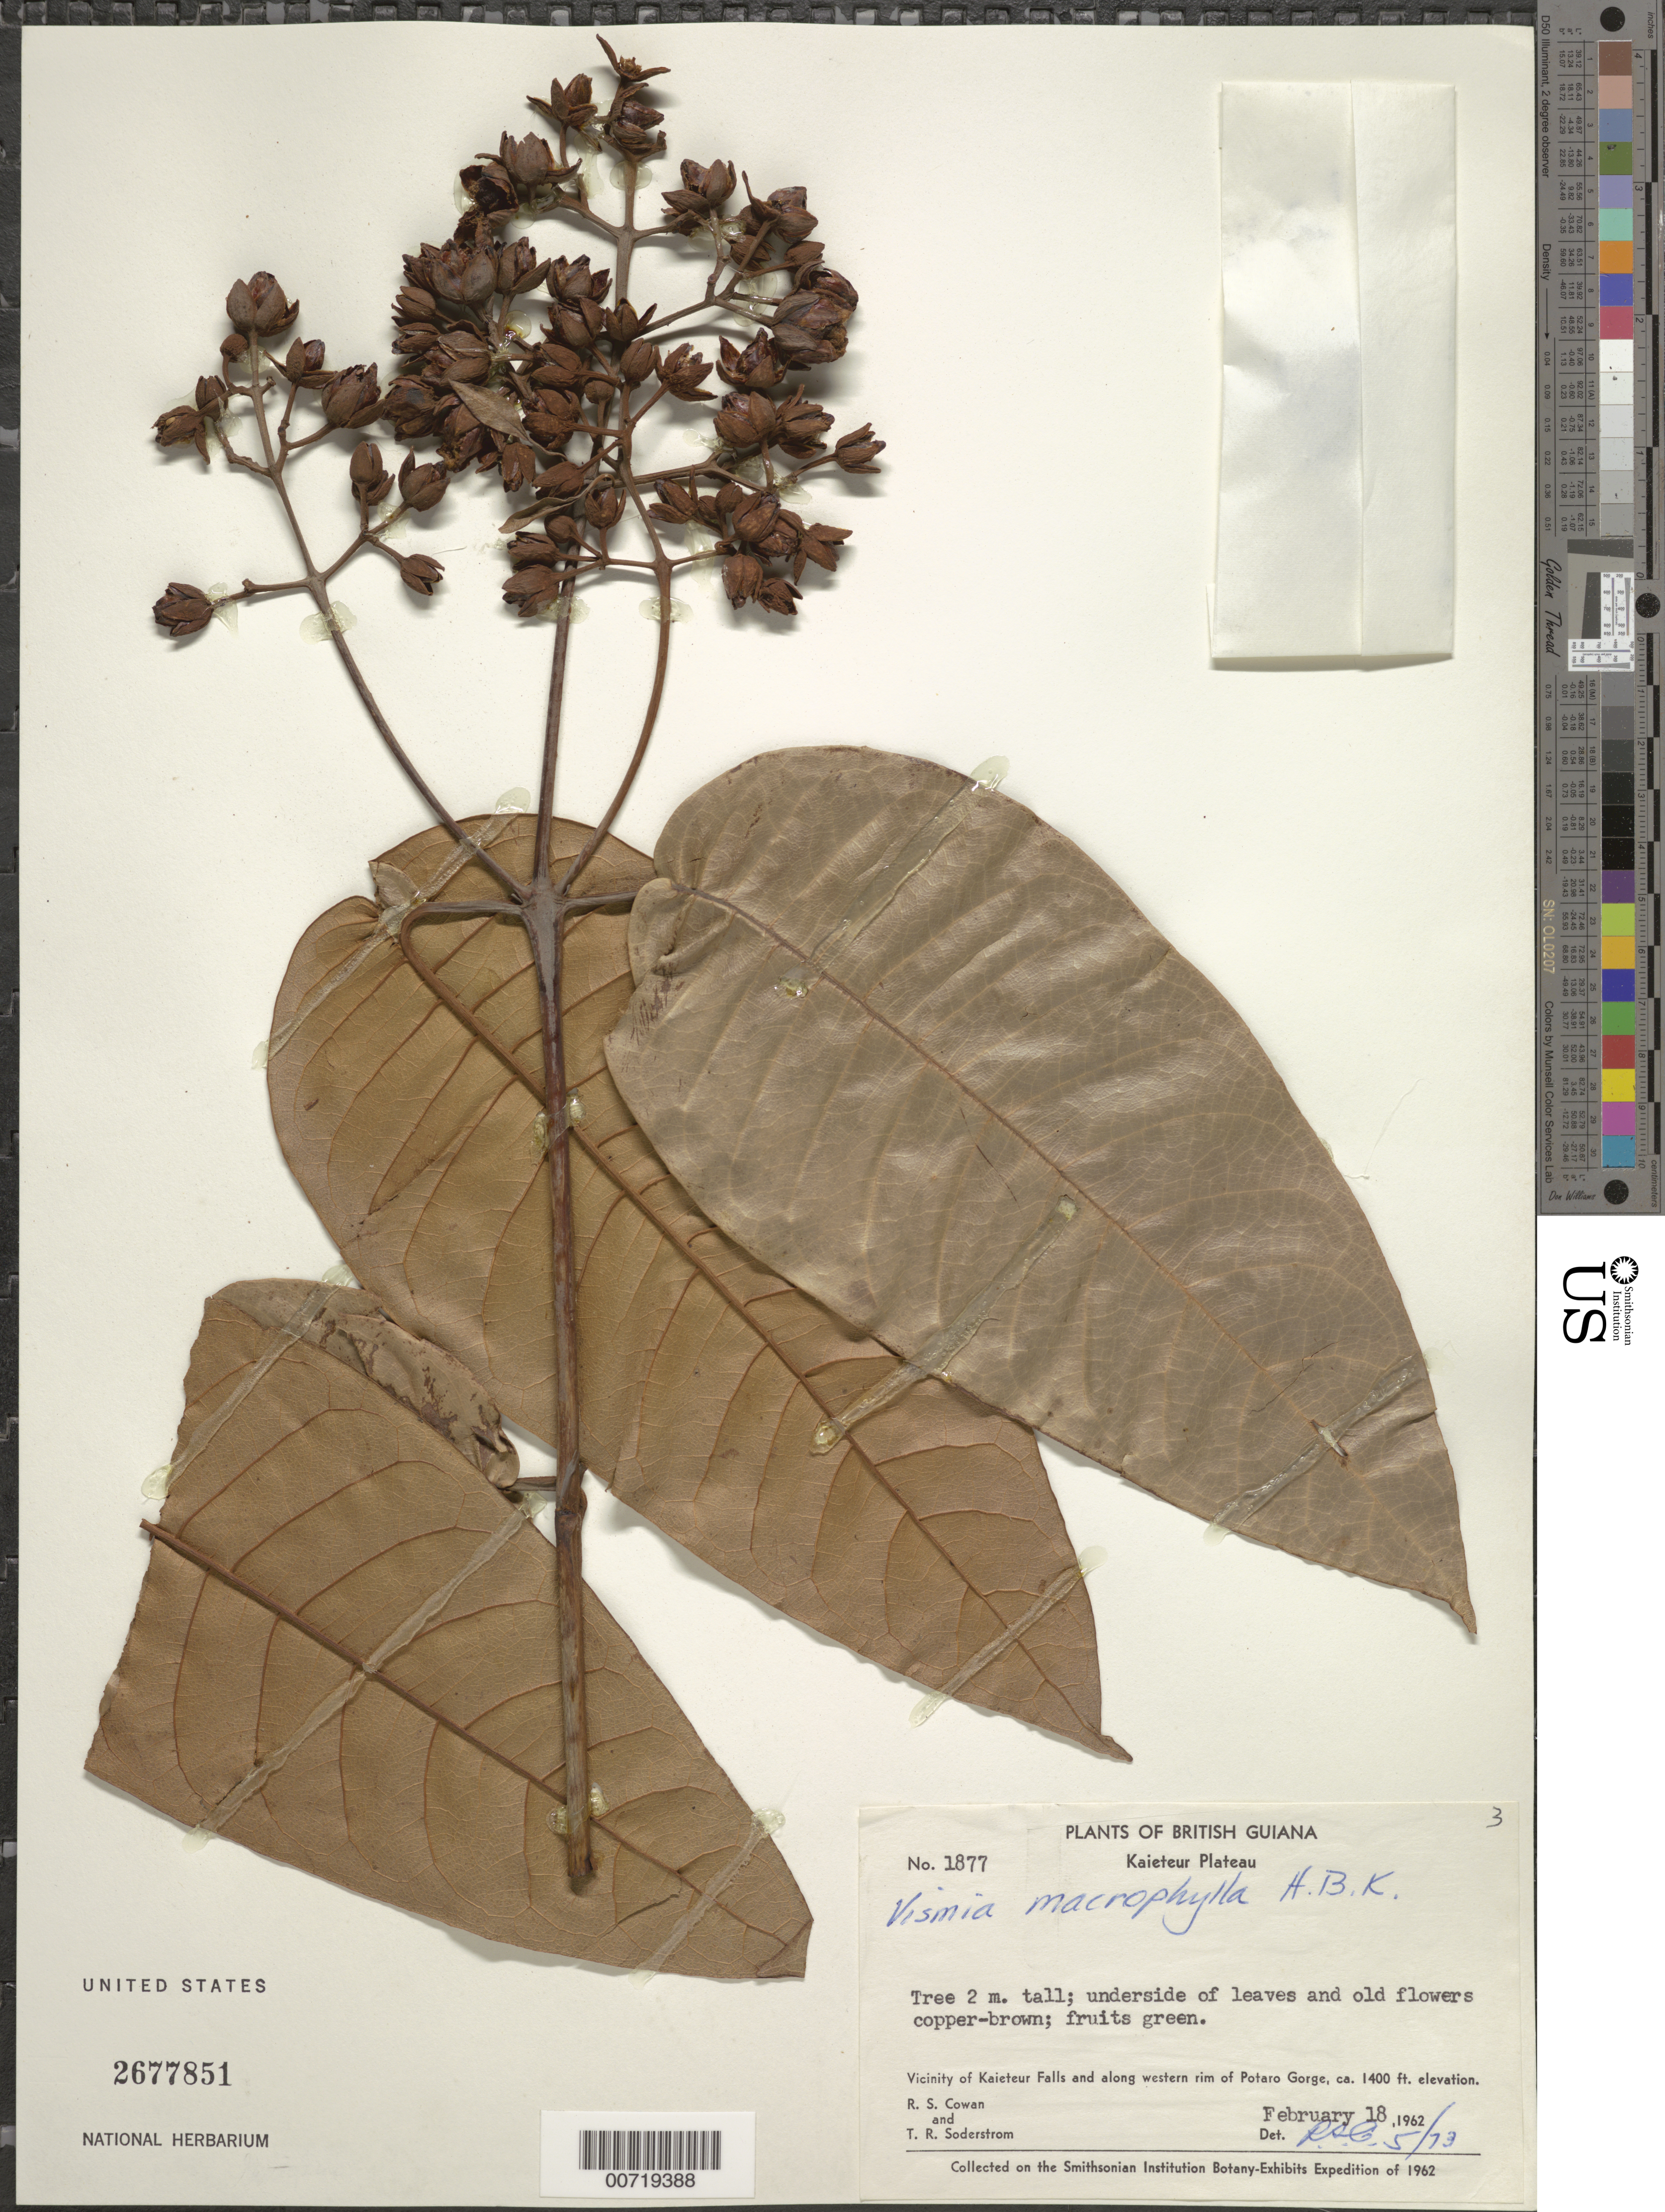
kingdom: Plantae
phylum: Tracheophyta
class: Magnoliopsida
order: Malpighiales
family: Hypericaceae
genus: Vismia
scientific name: Vismia japurensis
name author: Reichardt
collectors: R. S. Cowan & T. R. Soderstrom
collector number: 1877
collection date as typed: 18-Feb-62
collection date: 1962-02-18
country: Guyana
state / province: Potaro-Siparuni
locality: Kaieteur Plateau, vicinity of Kaieteur Falls and western rim of Potaro Gorge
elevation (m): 427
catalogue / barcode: US 2677851